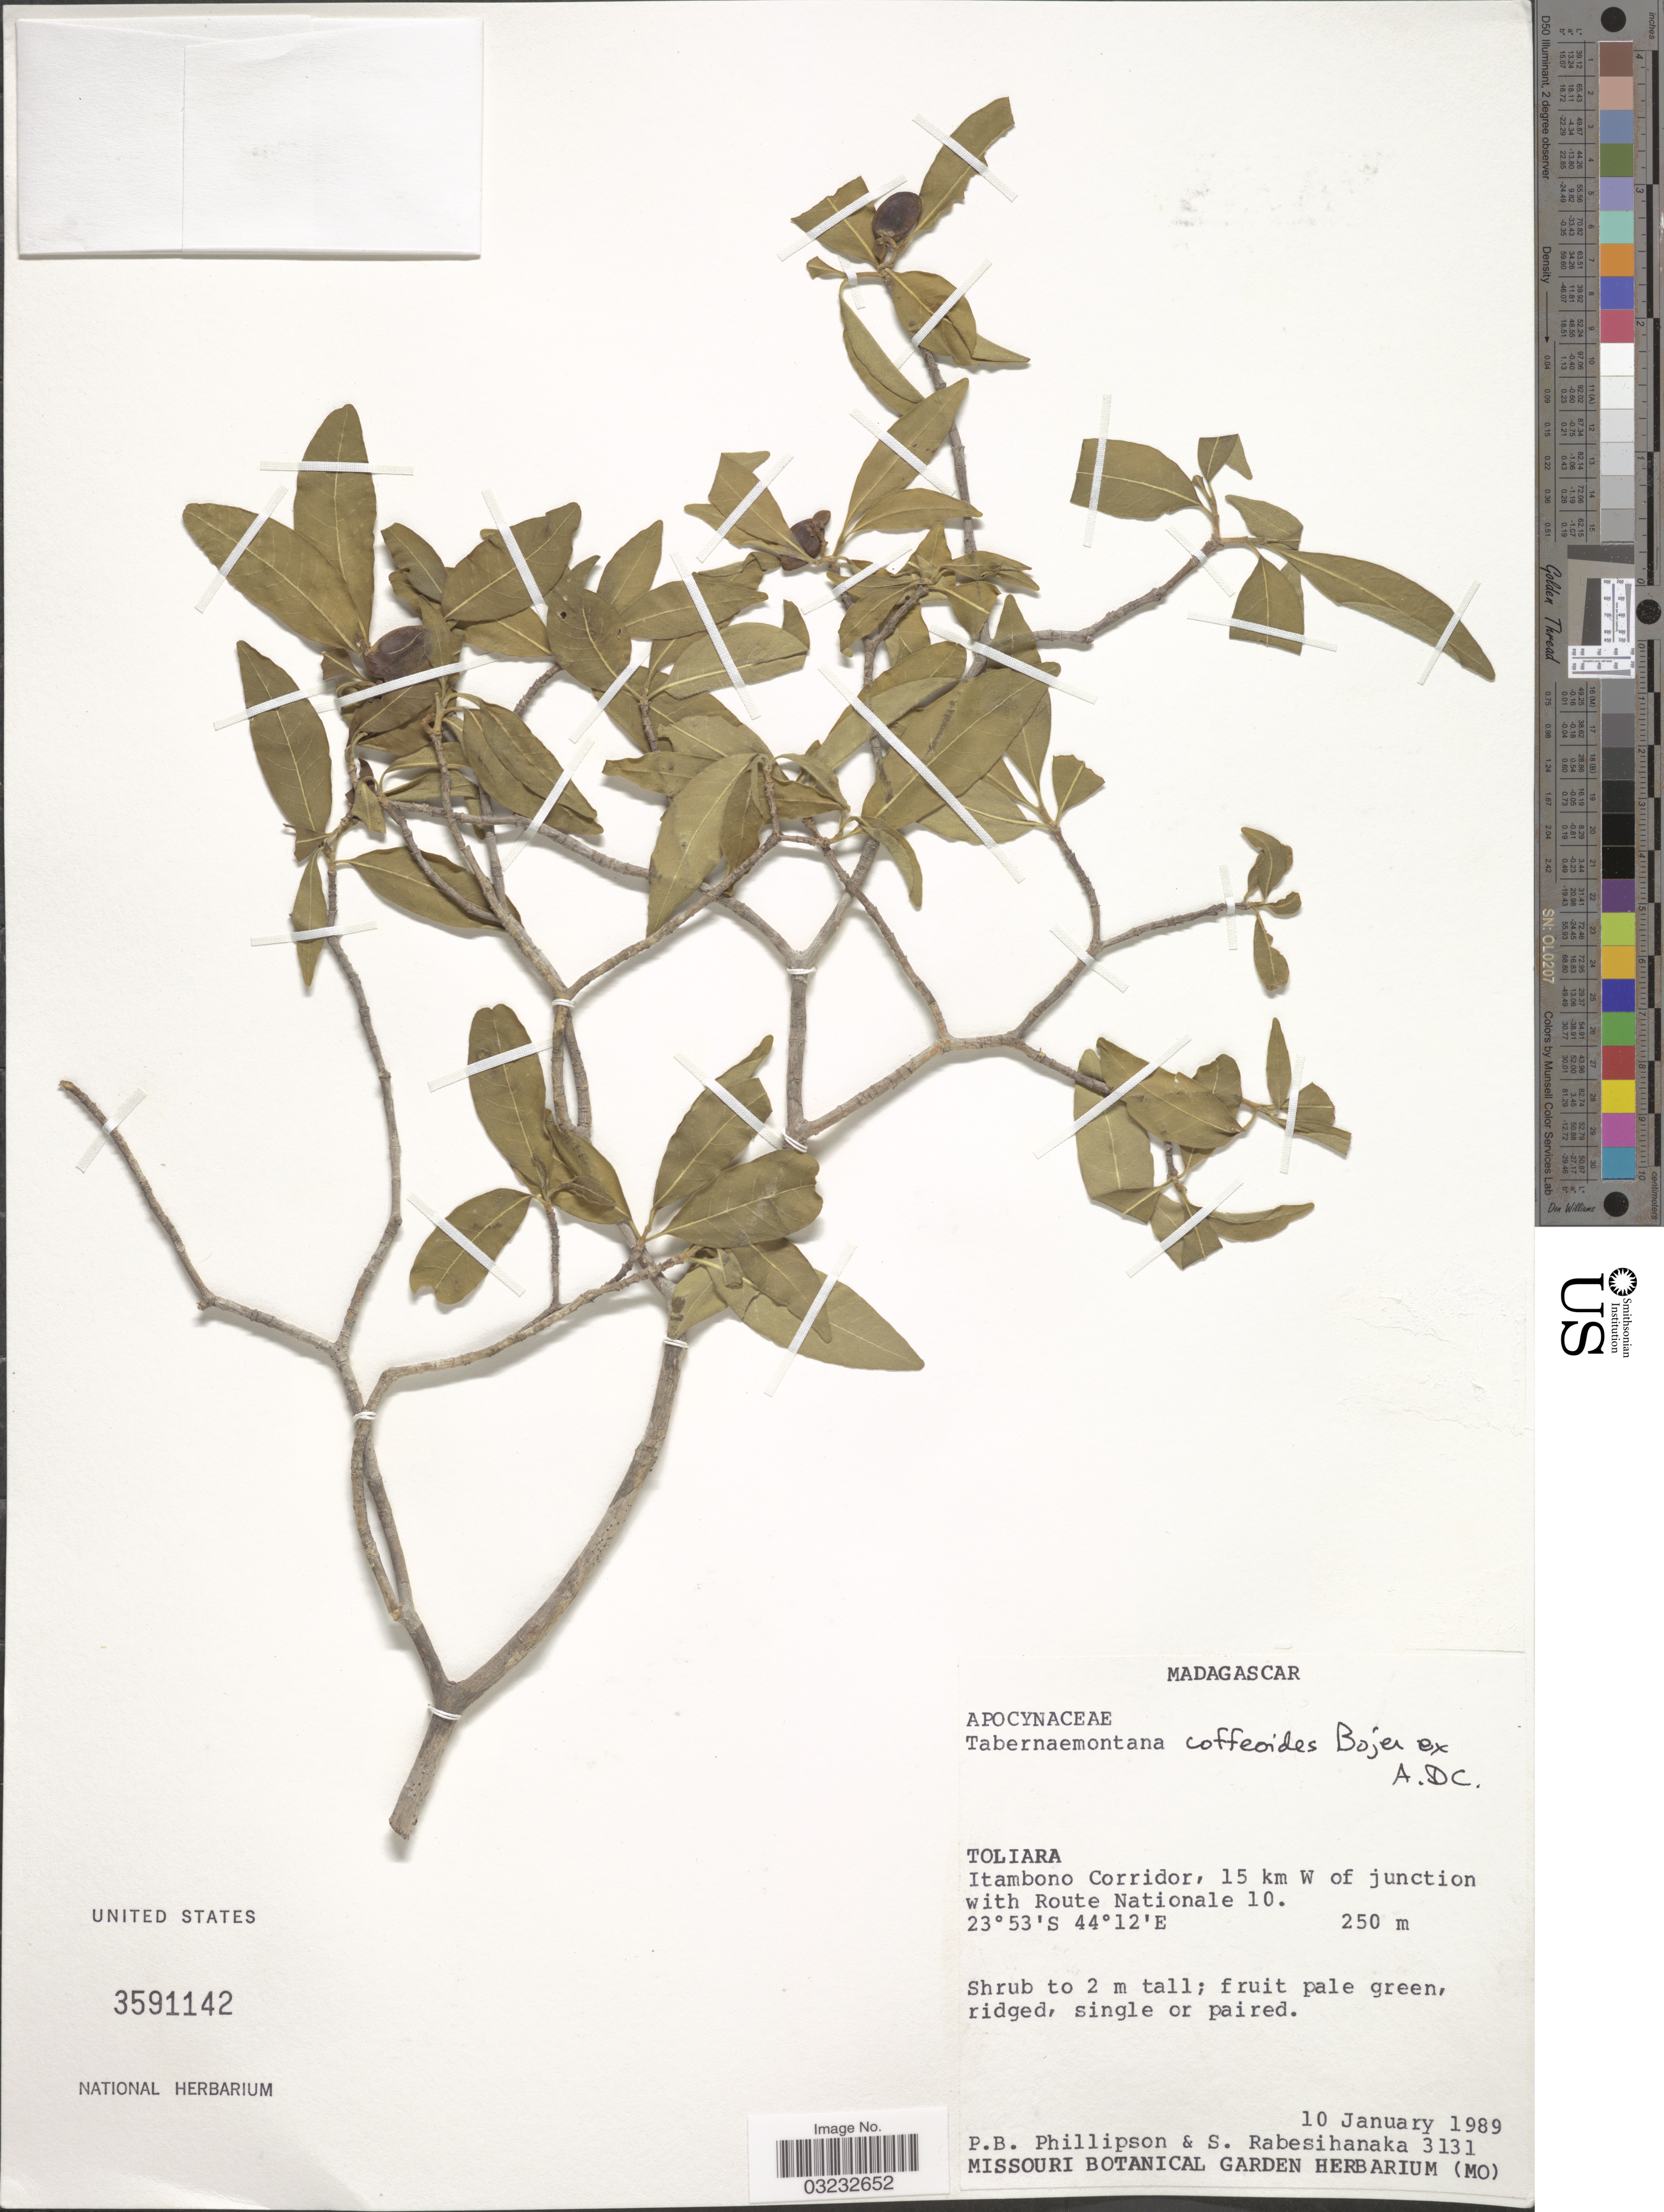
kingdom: Plantae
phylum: Tracheophyta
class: Magnoliopsida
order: Gentianales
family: Apocynaceae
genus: Tabernaemontana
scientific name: Tabernaemontana coffeoides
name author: Bojer ex A. DC.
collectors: P. B. Phillipson & S. Rabesihanaka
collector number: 3131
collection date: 1989-01-10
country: Madagascar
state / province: Atsimo-Andrefana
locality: Itambono Corridor, 15 km W of junction with Route Nationale 10.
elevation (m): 250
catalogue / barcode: US 3591142